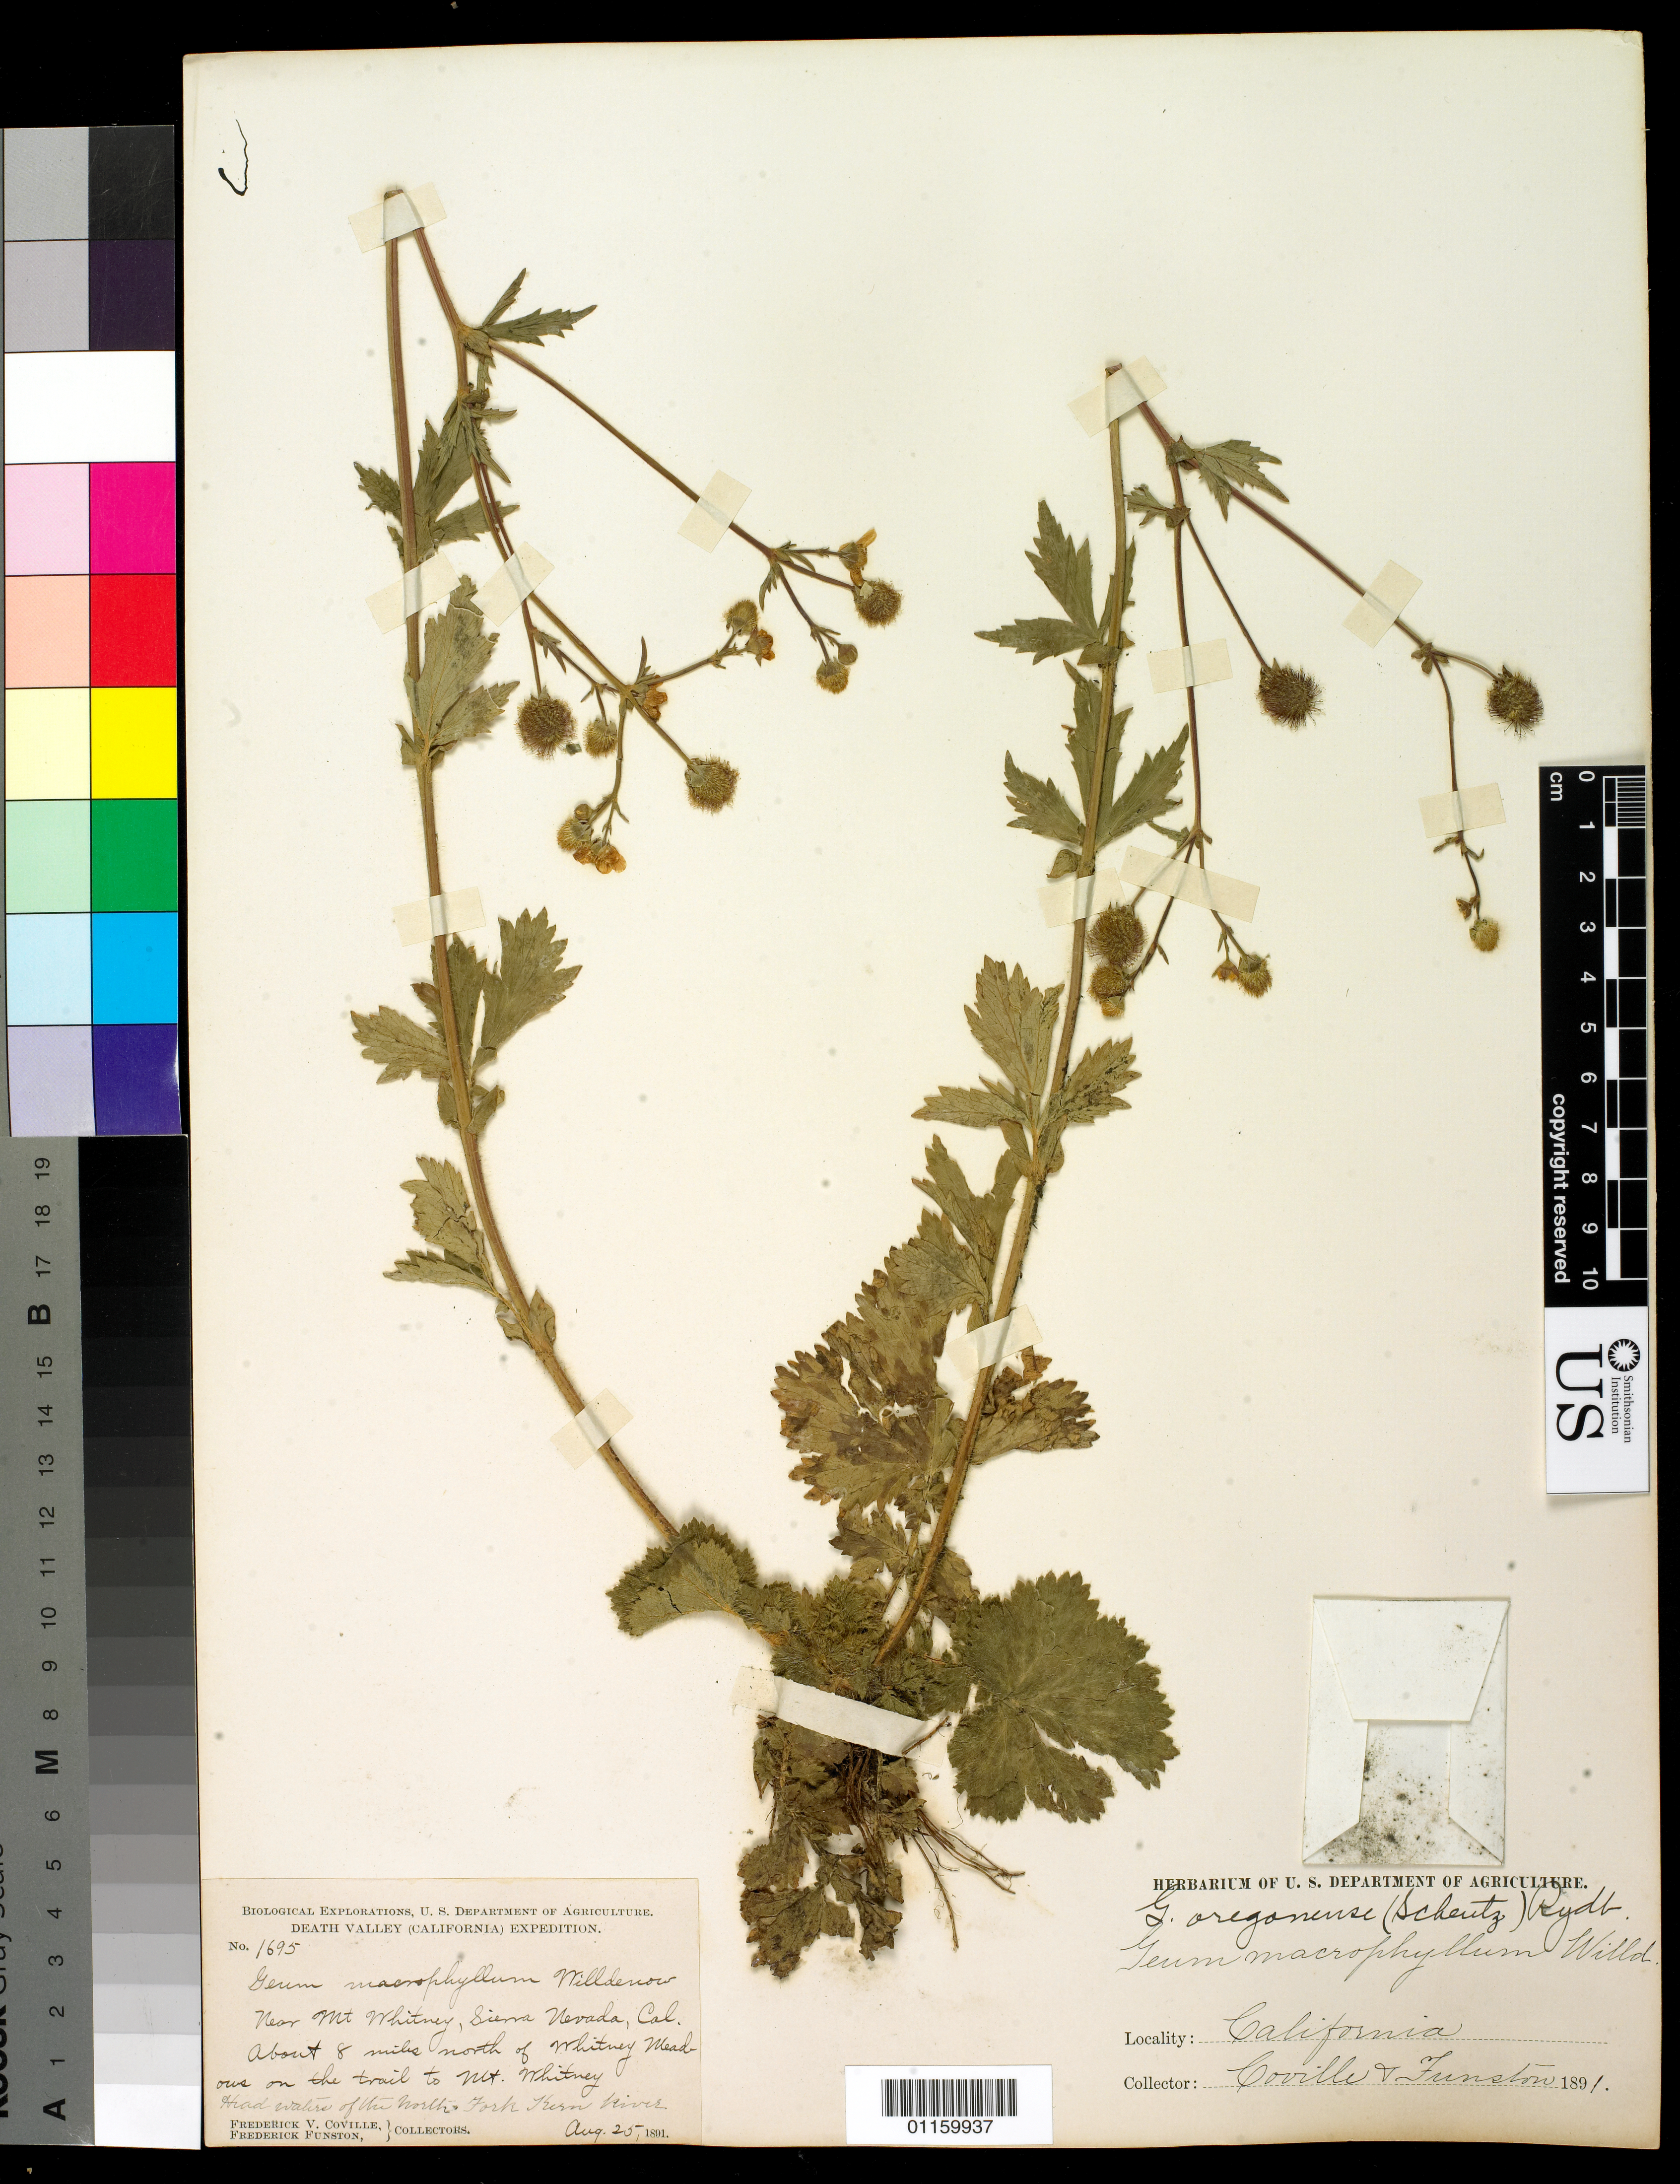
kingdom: Plantae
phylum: Tracheophyta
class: Magnoliopsida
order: Rosales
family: Rosaceae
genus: Geum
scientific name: Geum macrophyllum var. perincisum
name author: (Rydb.) Raup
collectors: F. V. Coville & T. H. Kearney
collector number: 1695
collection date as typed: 25 Aug 1891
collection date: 1891-08-25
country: United States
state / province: California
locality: Near Mt. Whitney, Sierra Nevada, abpout 8 miles north of Whitney Meadows to the trail to Mt. Whitney.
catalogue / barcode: US 1